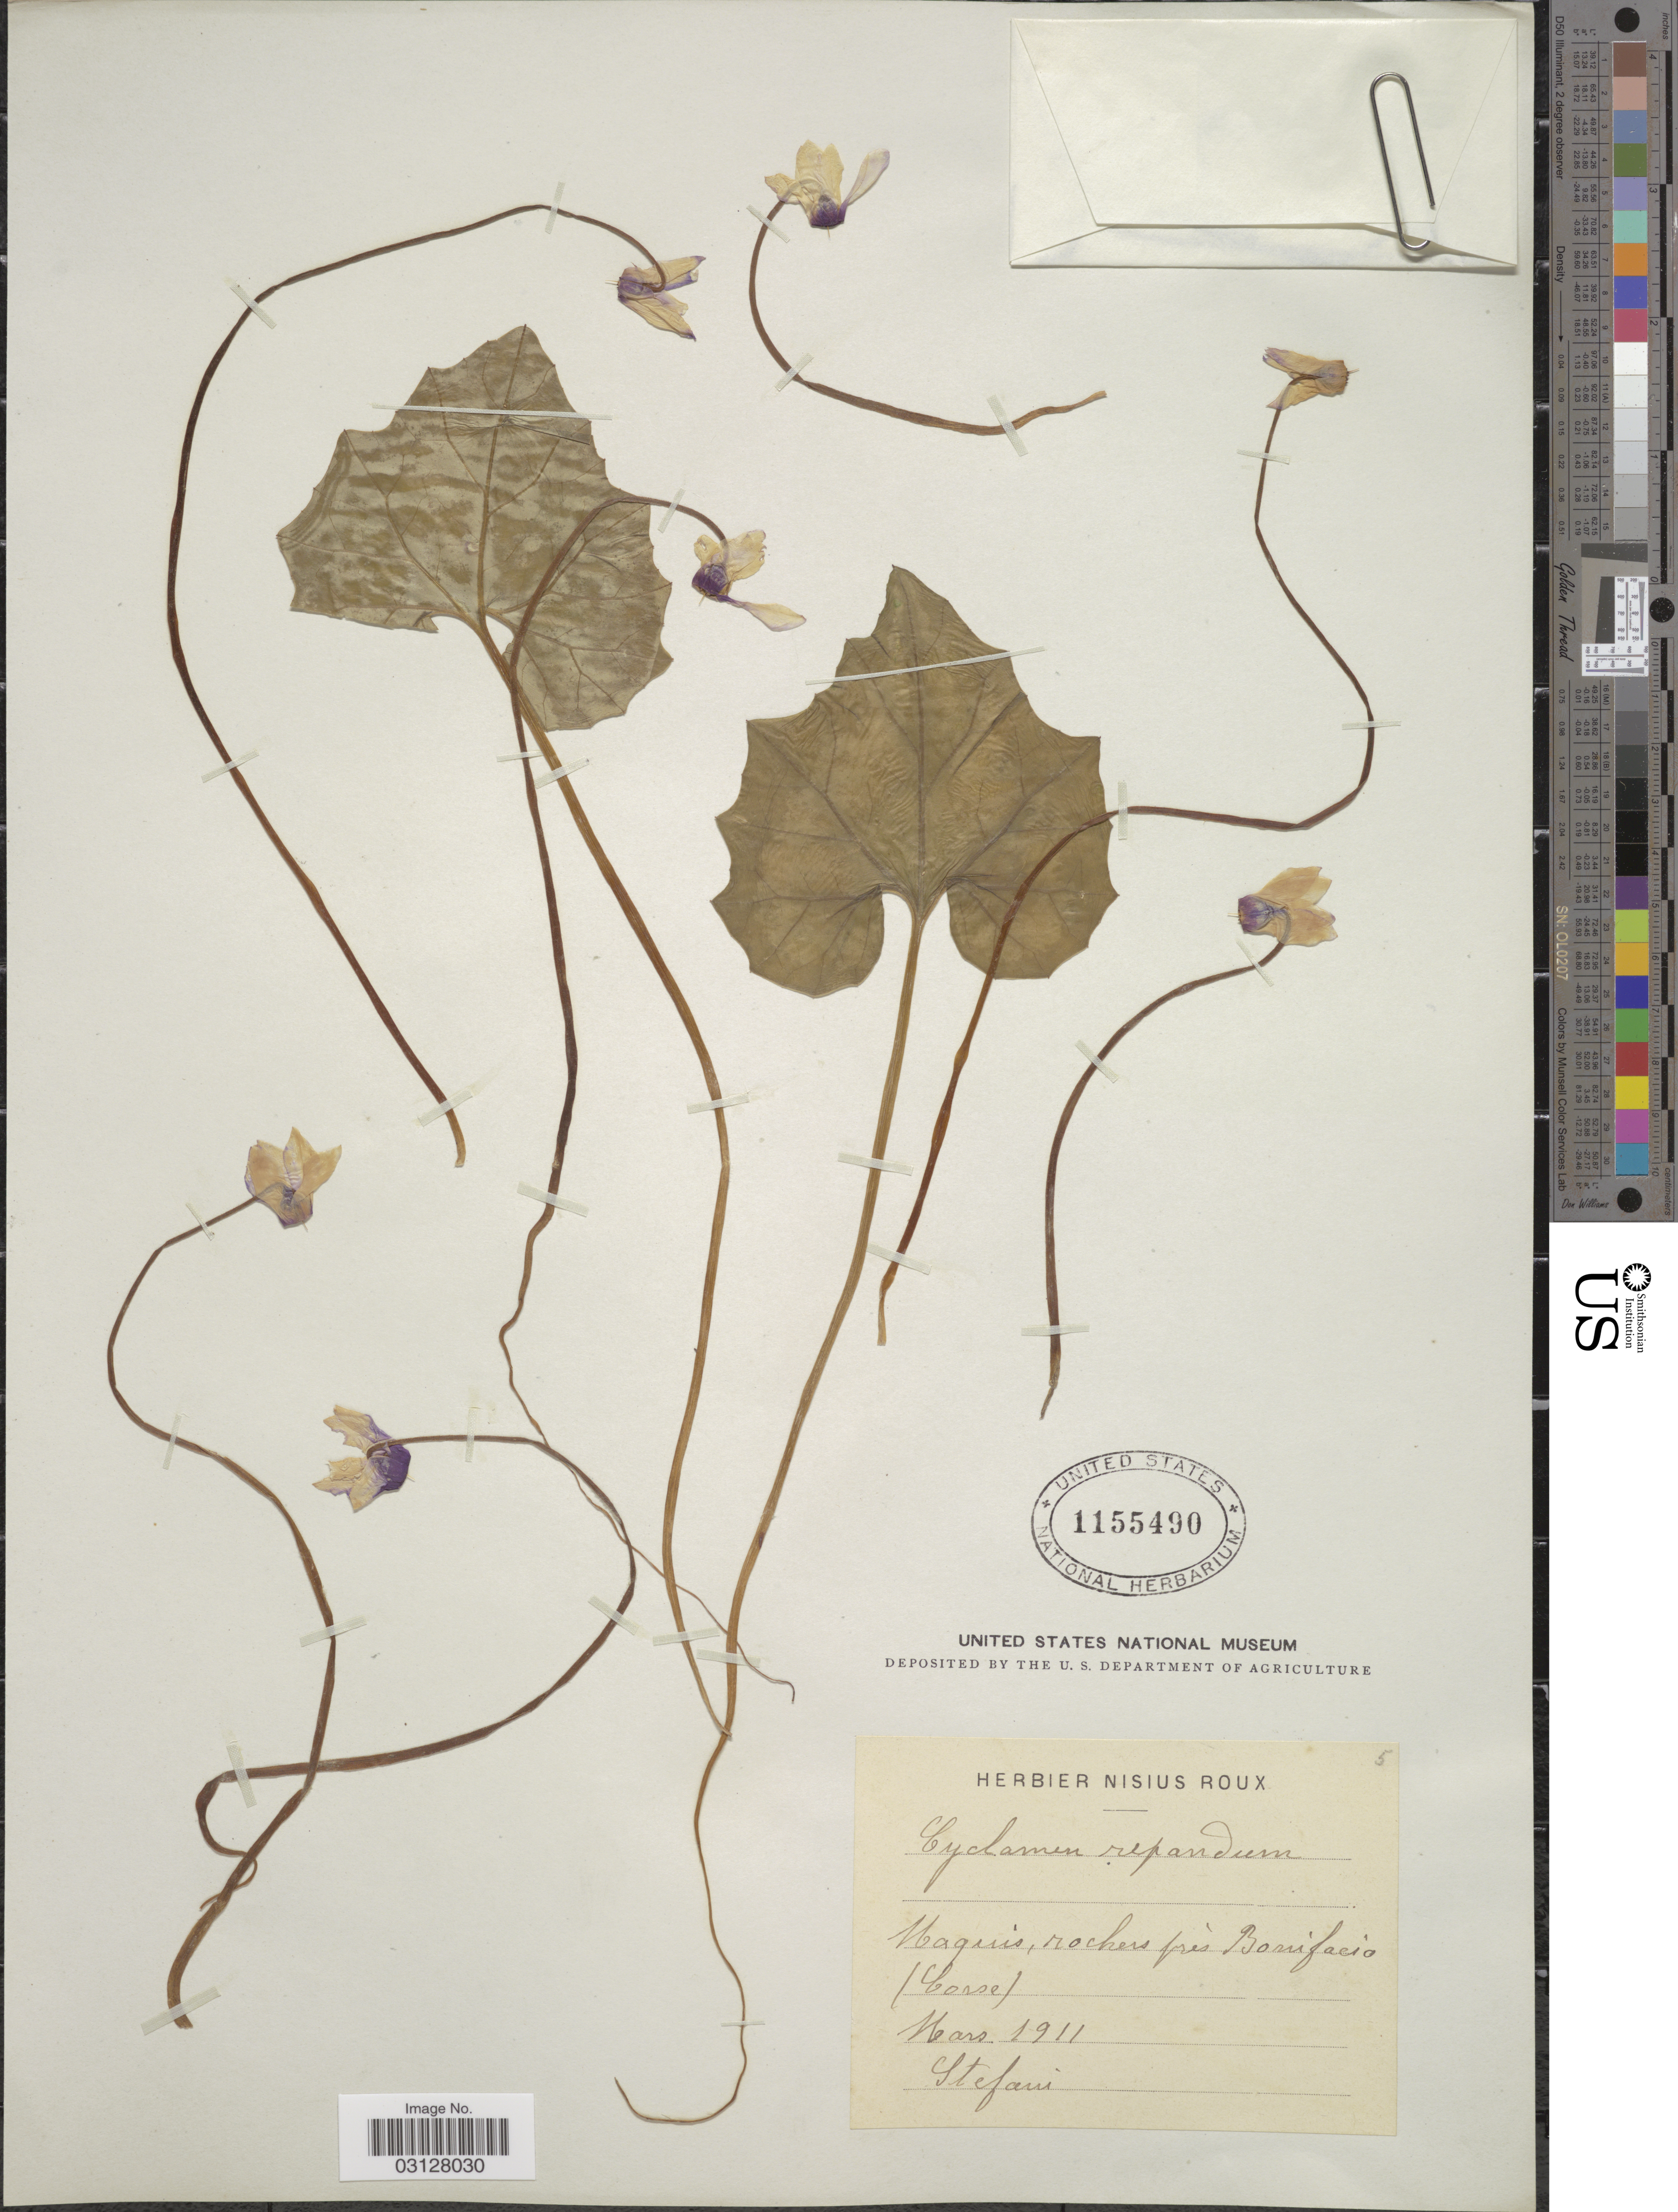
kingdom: Plantae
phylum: Tracheophyta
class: Magnoliopsida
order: Ericales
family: Primulaceae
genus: Cyclamen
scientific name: Cyclamen repandum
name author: Sm.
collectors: Stefani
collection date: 1911-03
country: France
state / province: Corsica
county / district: Corse-du-Sud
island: Corse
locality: Maquis, rochers prés Bonifacio (Corse).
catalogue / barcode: US 1155490